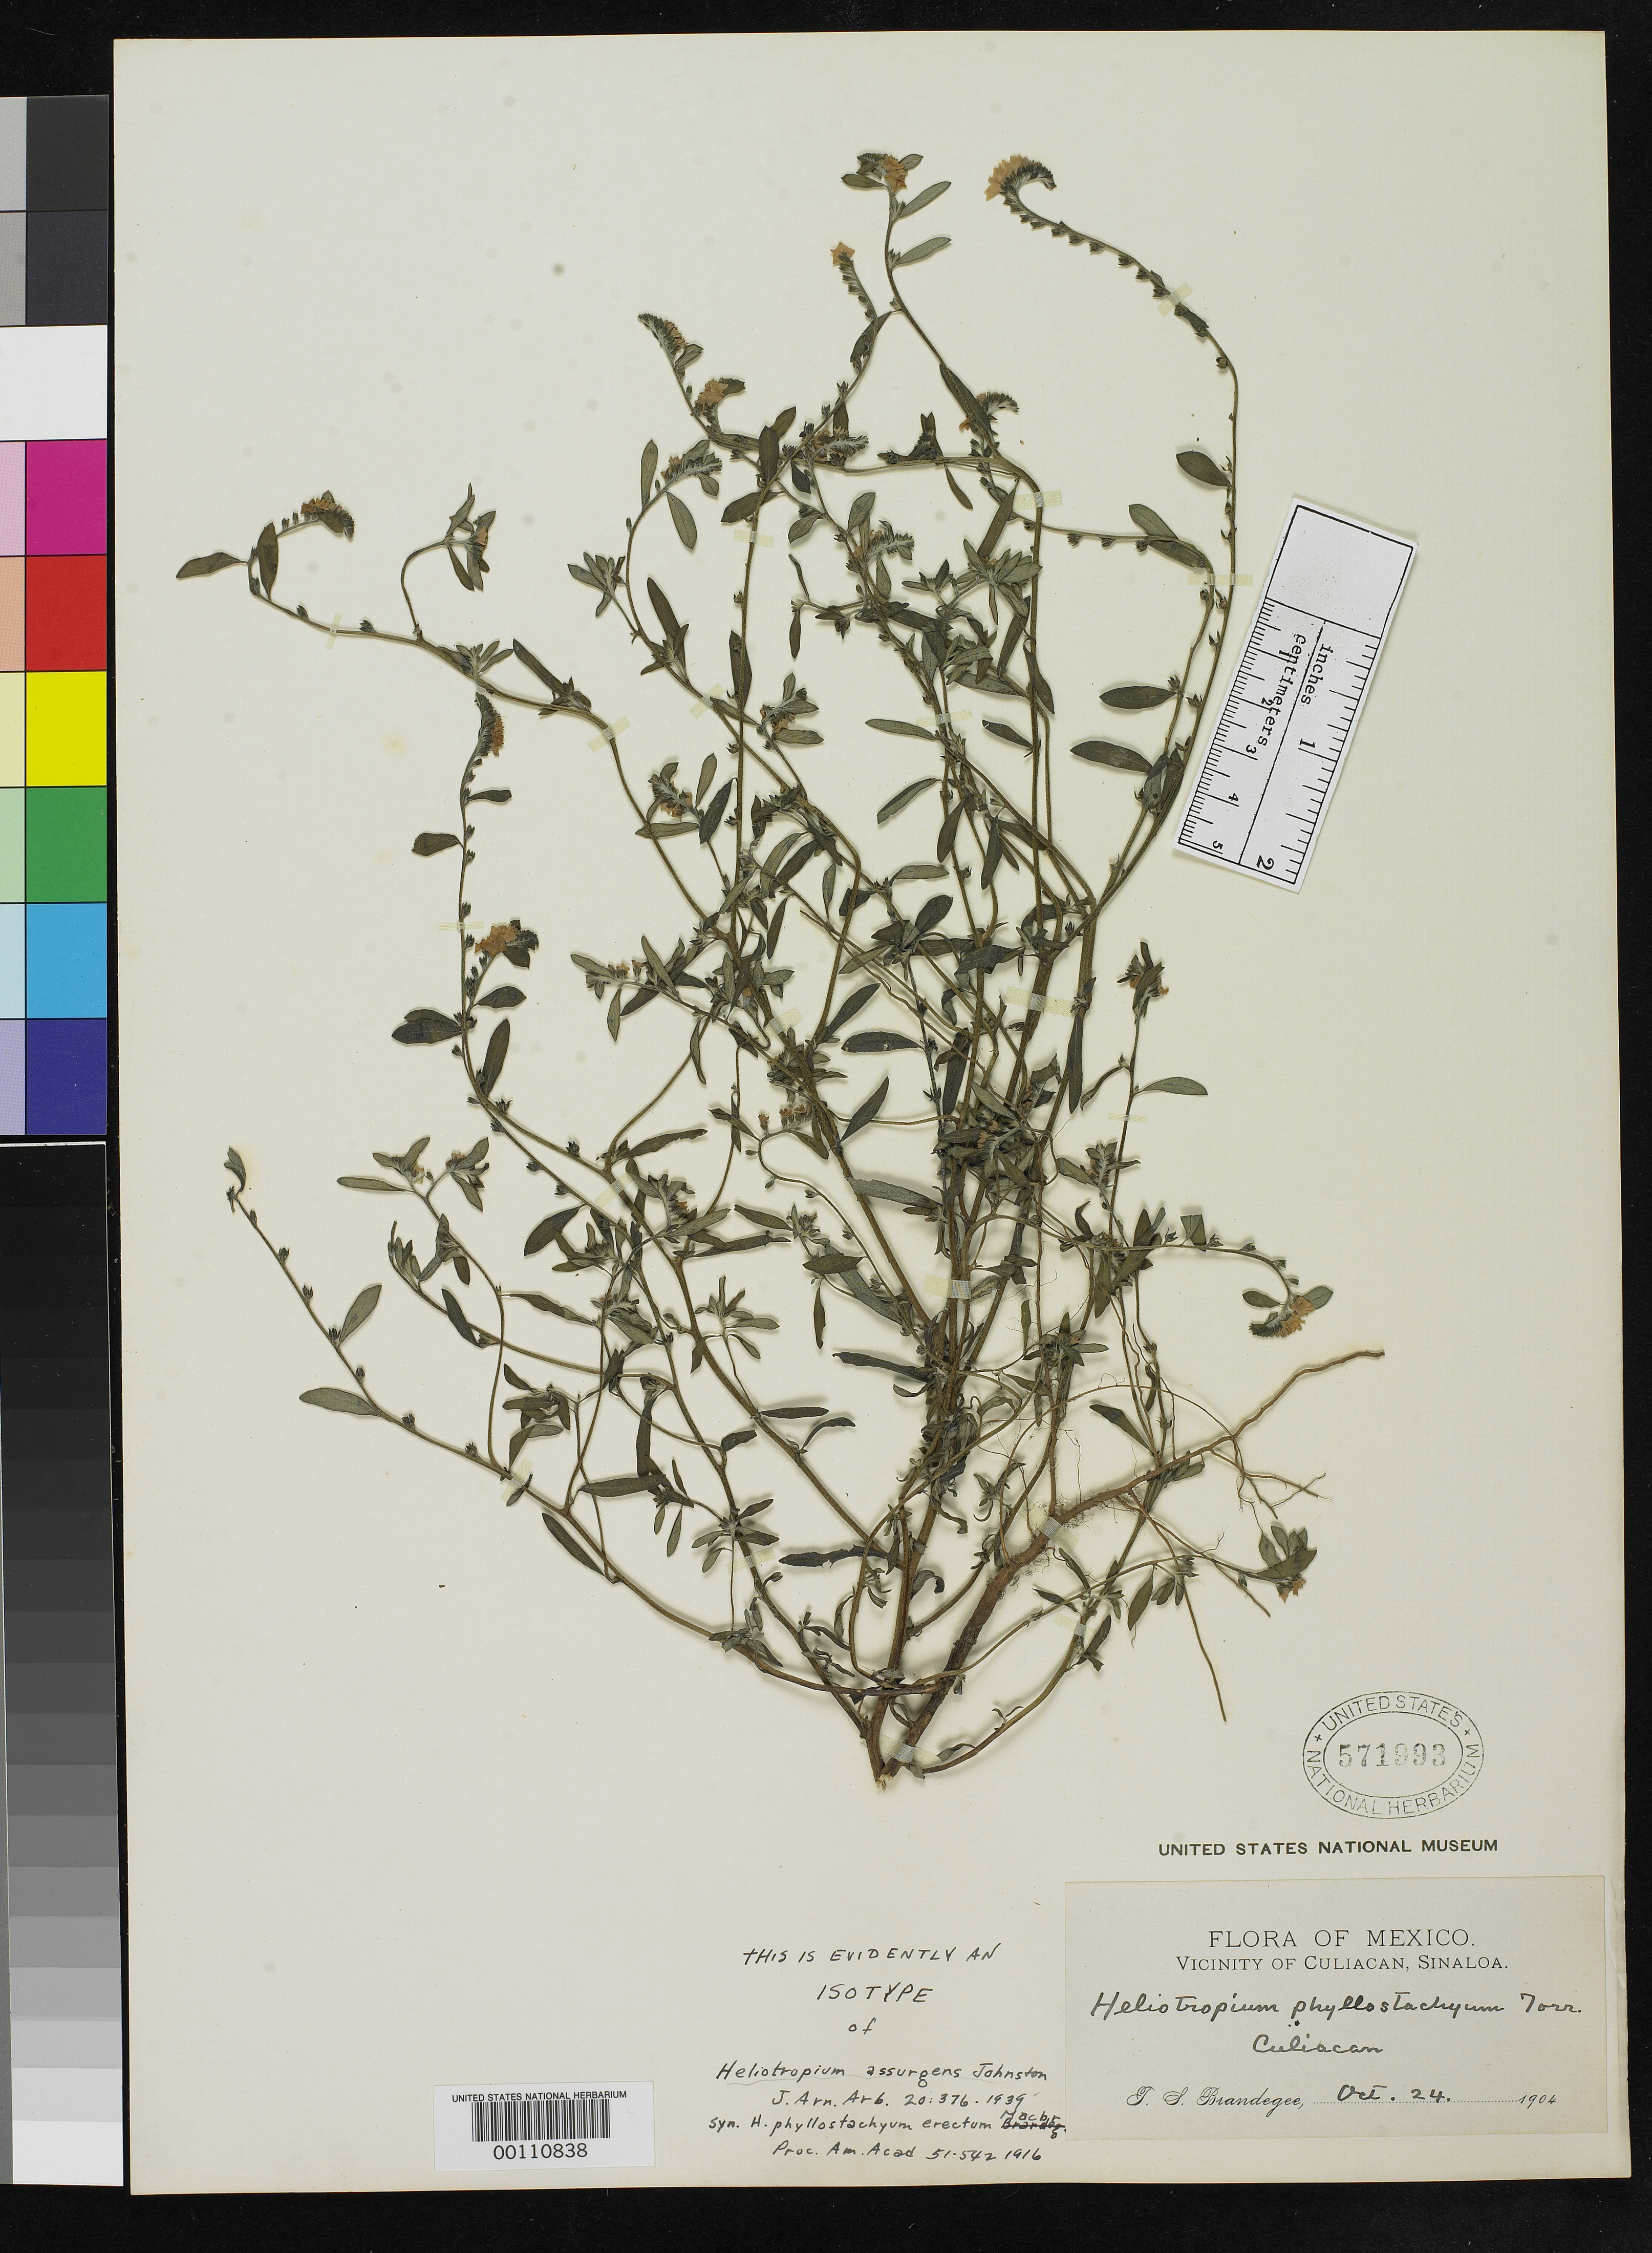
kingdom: Plantae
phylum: Tracheophyta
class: Magnoliopsida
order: Boraginales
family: Heliotropiaceae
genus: Heliotropium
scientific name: Heliotropium assurgens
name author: I.M. Johnst.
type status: Isotype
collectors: T. S. Brandegee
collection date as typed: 24 Oct 1904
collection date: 1904-10-24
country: Mexico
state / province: Sinaloa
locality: Vicinity of Culiacan.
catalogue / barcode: US 571993